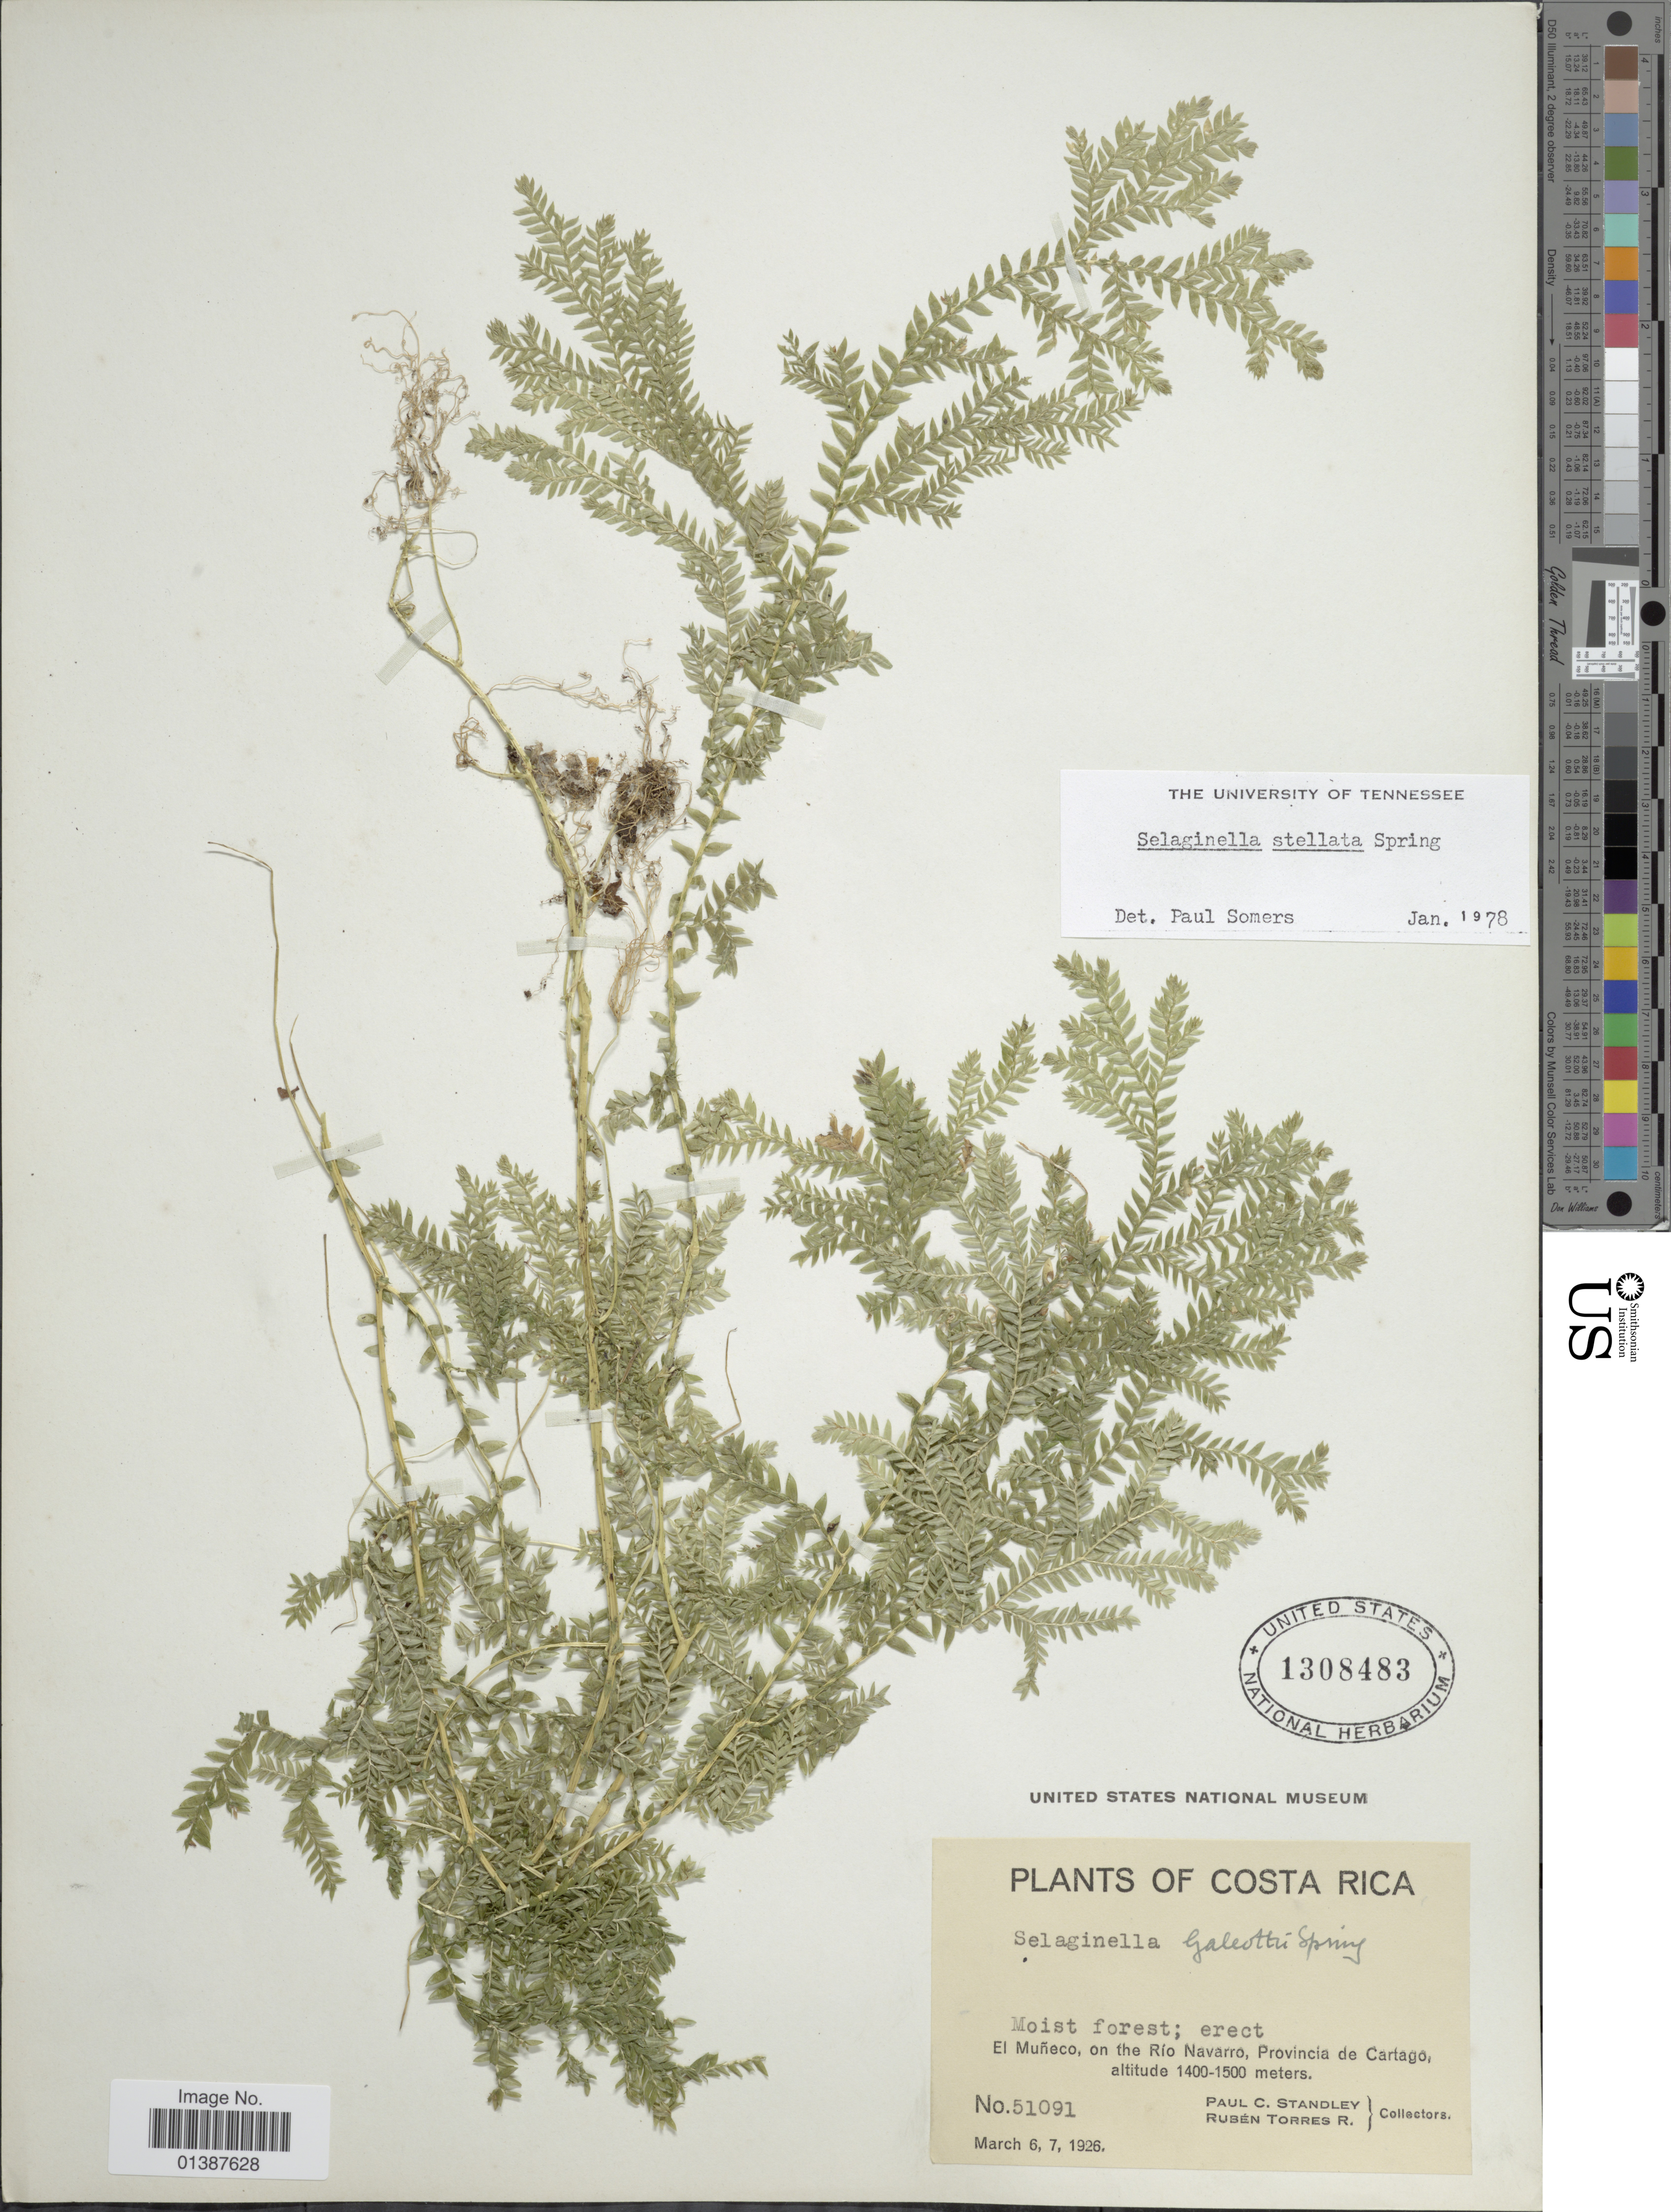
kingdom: Plantae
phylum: Tracheophyta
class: Lycopodiopsida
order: Selaginellales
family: Selaginellaceae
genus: Selaginella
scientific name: Selaginella galeottii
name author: Spring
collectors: P. C. Standley & R. Torres Rojas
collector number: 51091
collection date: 1926-03-06/1926-03-07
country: Costa Rica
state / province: Cartago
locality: El Muñeco, on the Rio Navarro, Provincia de Cartago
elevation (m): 1400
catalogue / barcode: US 1308483